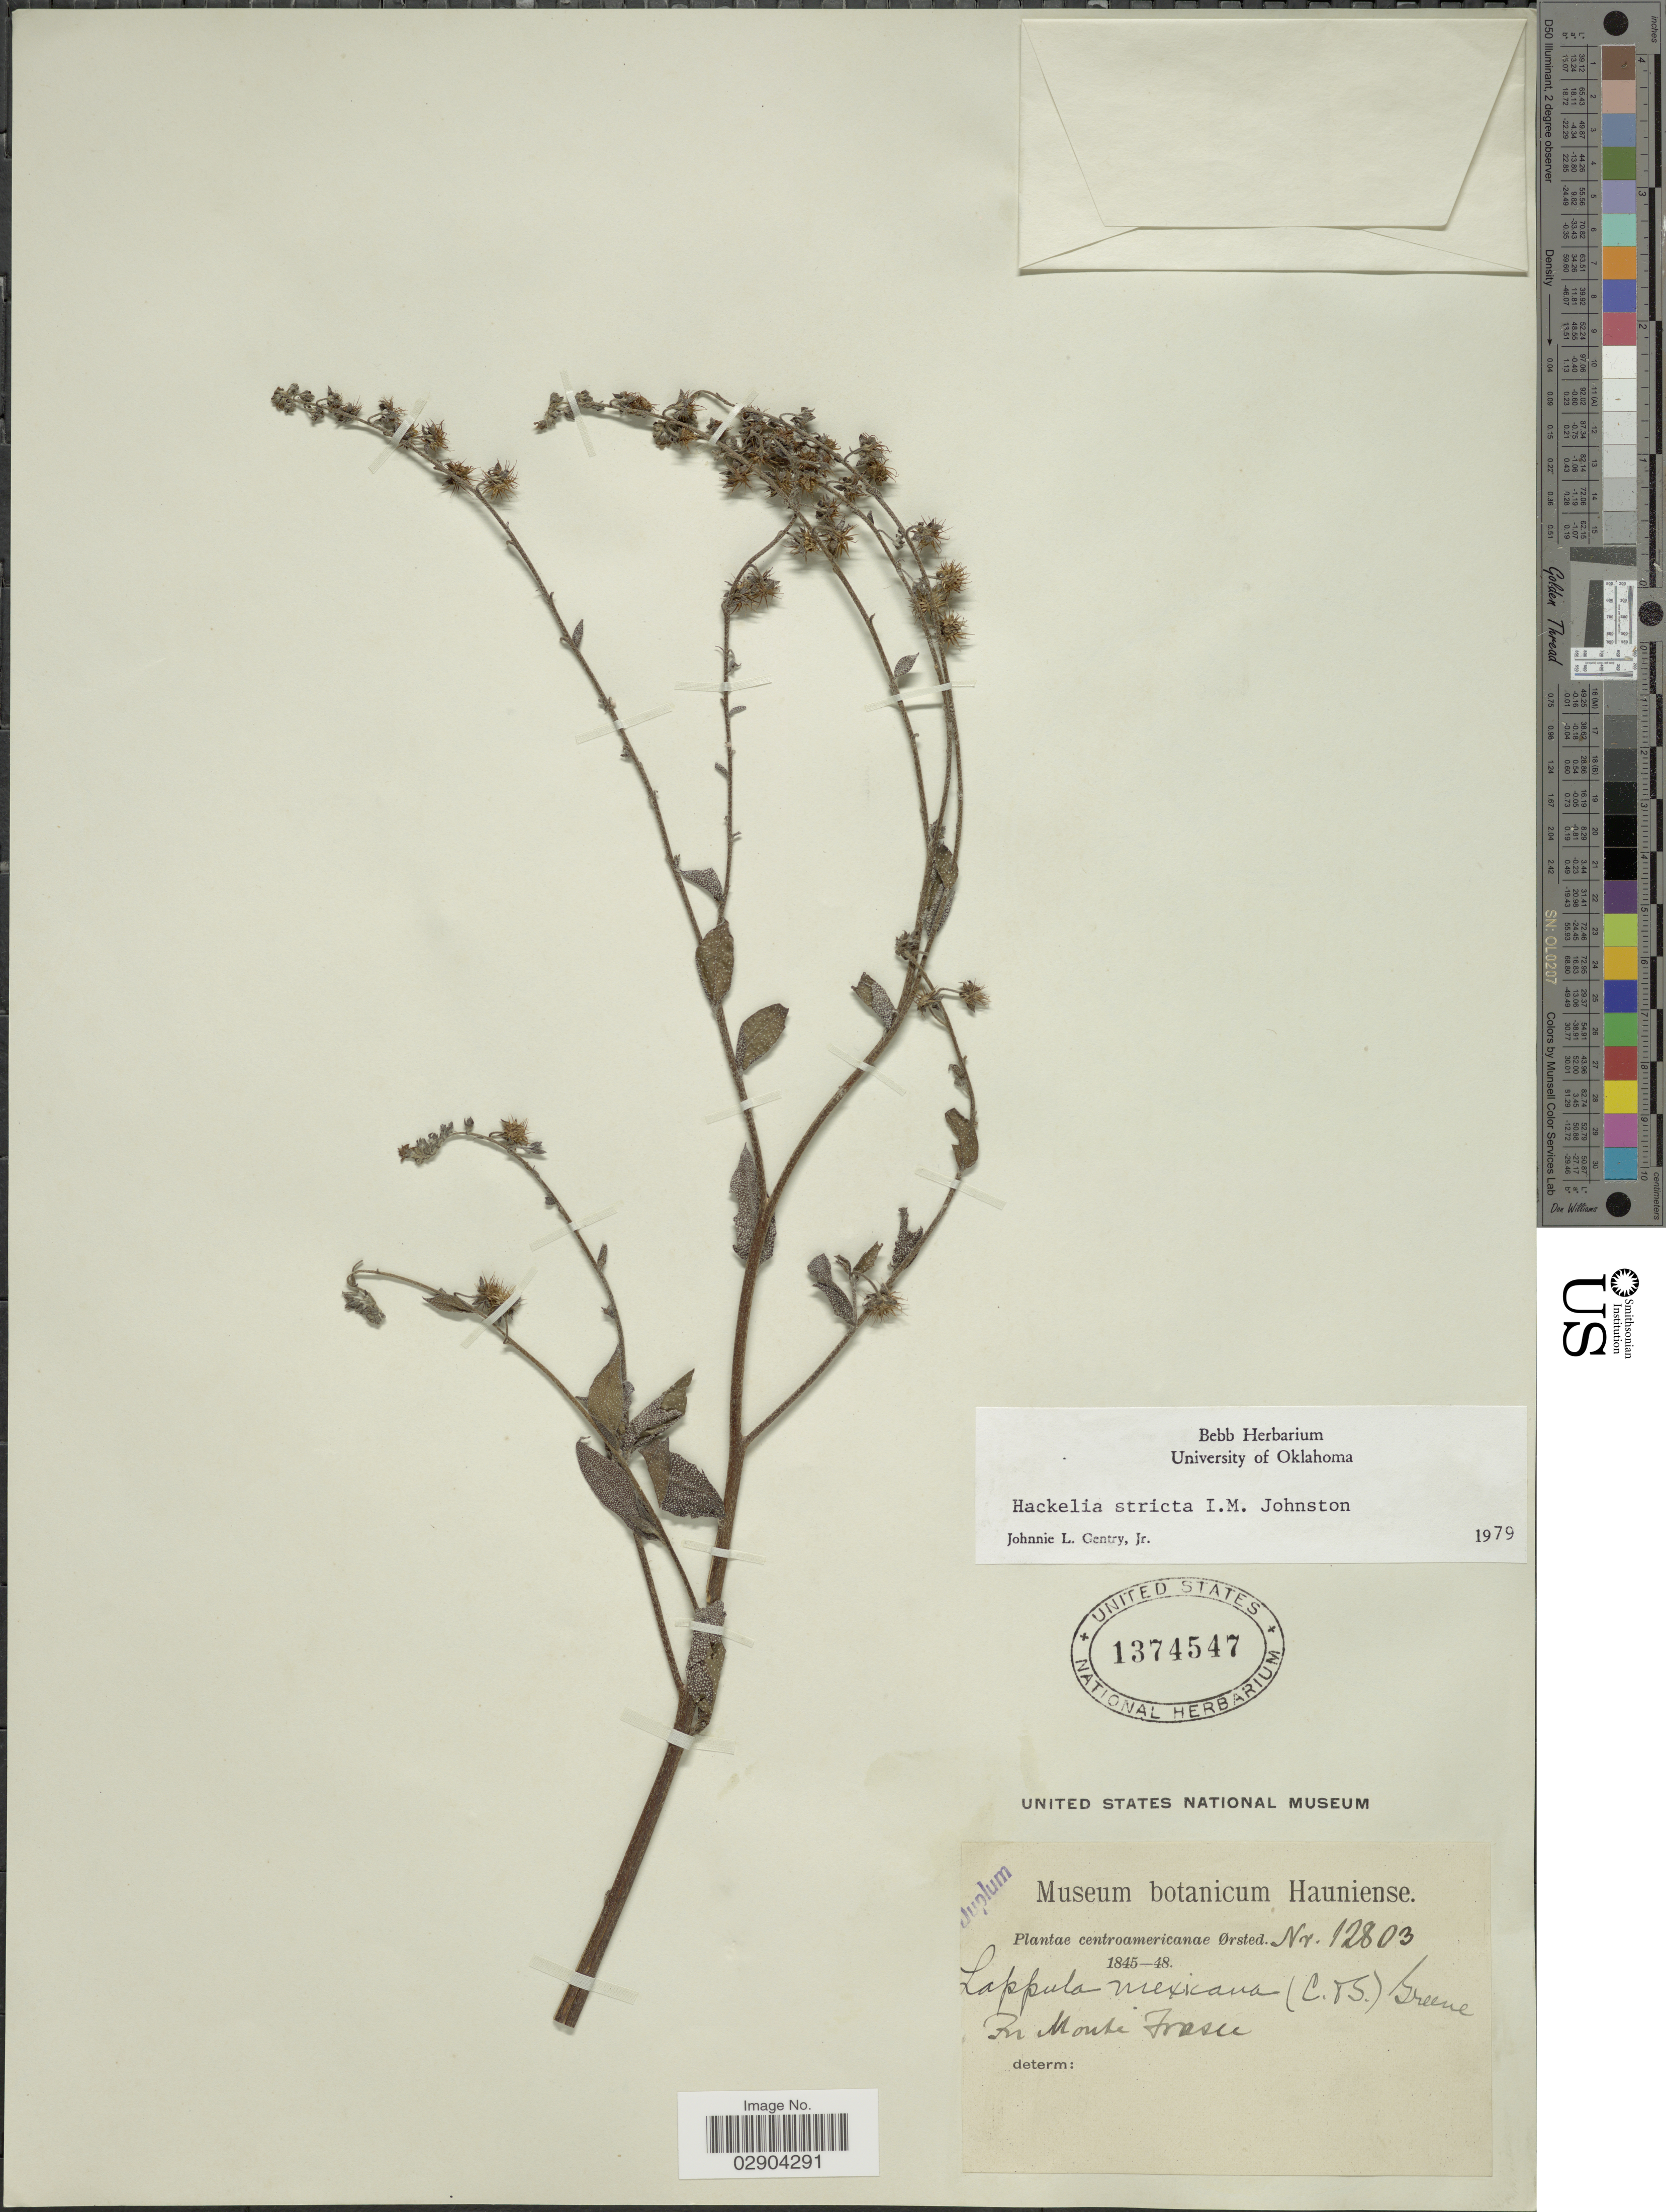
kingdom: Plantae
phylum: Tracheophyta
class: Magnoliopsida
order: Boraginales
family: Boraginaceae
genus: Hackelia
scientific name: Hackelia mexicana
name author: (Schltdl. & Cham.) I.M. Johnst.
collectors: Ørsted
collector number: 12803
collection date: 1845/1848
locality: Rr Monti Fraser.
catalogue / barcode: US 1374547